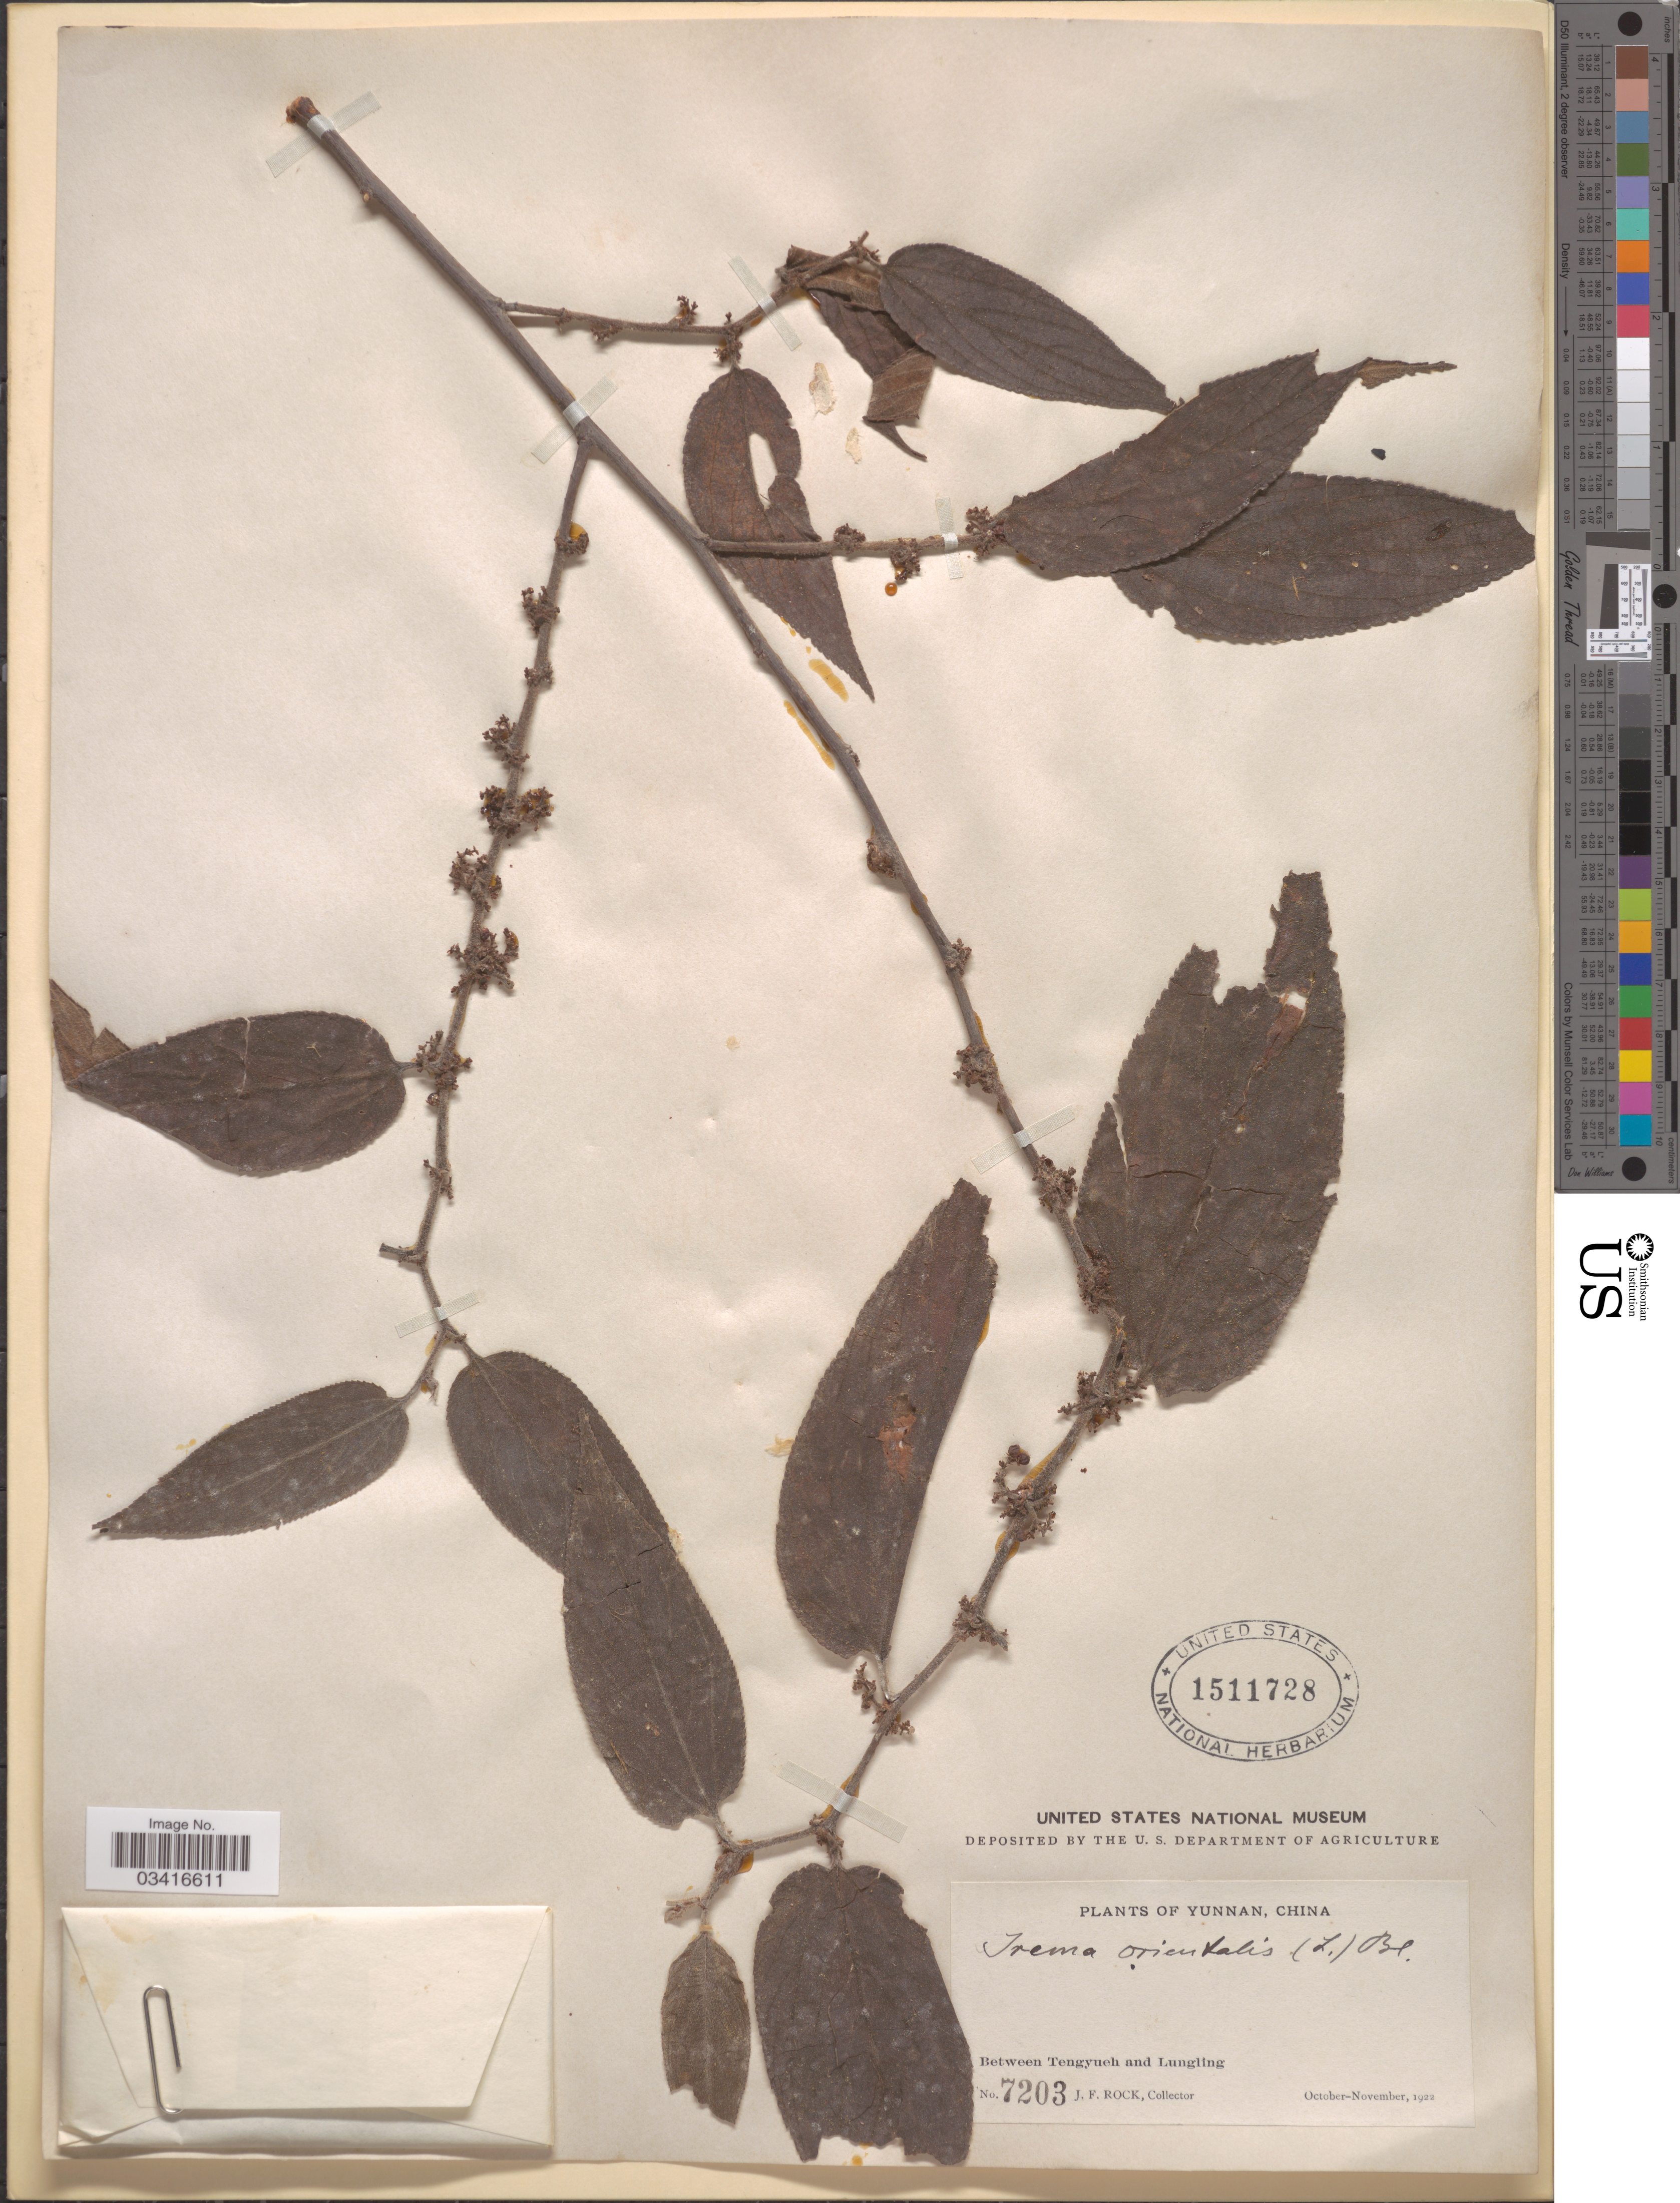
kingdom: Plantae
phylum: Tracheophyta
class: Magnoliopsida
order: Rosales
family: Cannabaceae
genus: Trema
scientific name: Trema orientale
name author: (L.) Blume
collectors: J. Rock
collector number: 7203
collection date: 1922-10/1922-11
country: China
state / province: Yunnan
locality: Between Tengyueh and Lungling.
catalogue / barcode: US 1511728